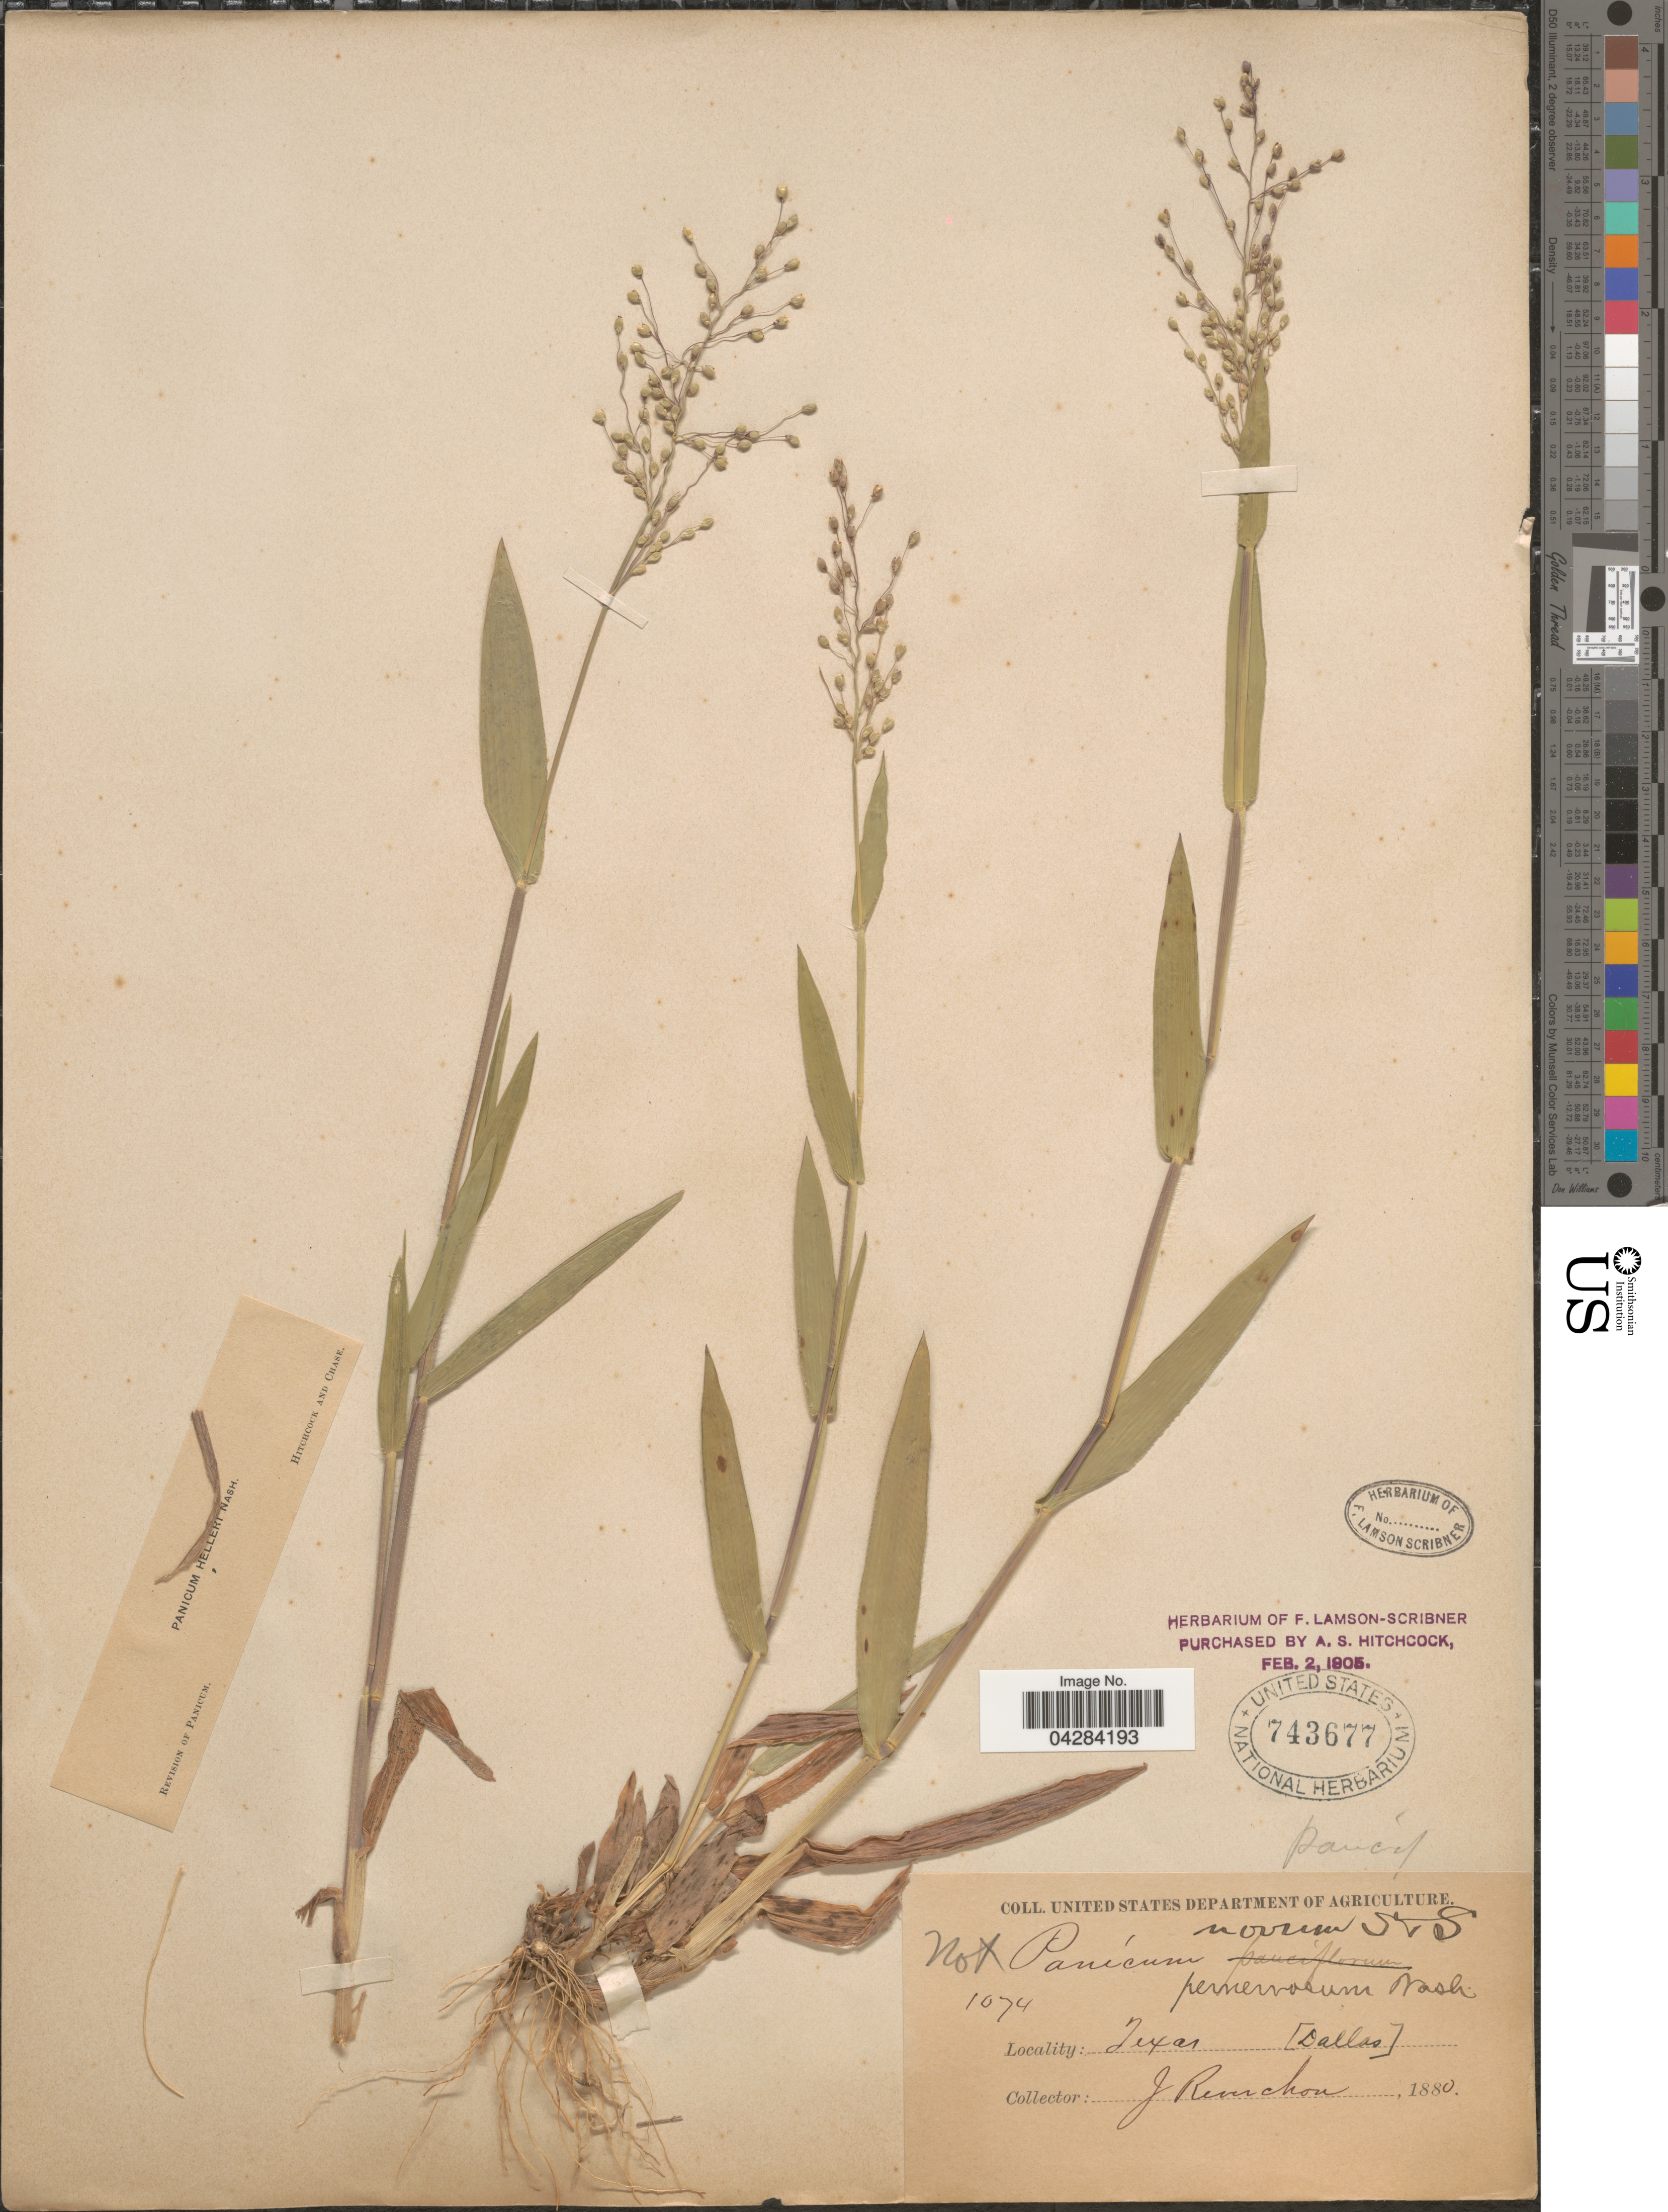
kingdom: Plantae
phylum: Tracheophyta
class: Liliopsida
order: Poales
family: Poaceae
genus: Dichanthelium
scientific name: Dichanthelium oligosanthes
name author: (Schult.) Gould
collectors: J. Reverchon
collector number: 1074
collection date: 1880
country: United States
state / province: Texas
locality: Dallas.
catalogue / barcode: US 743677